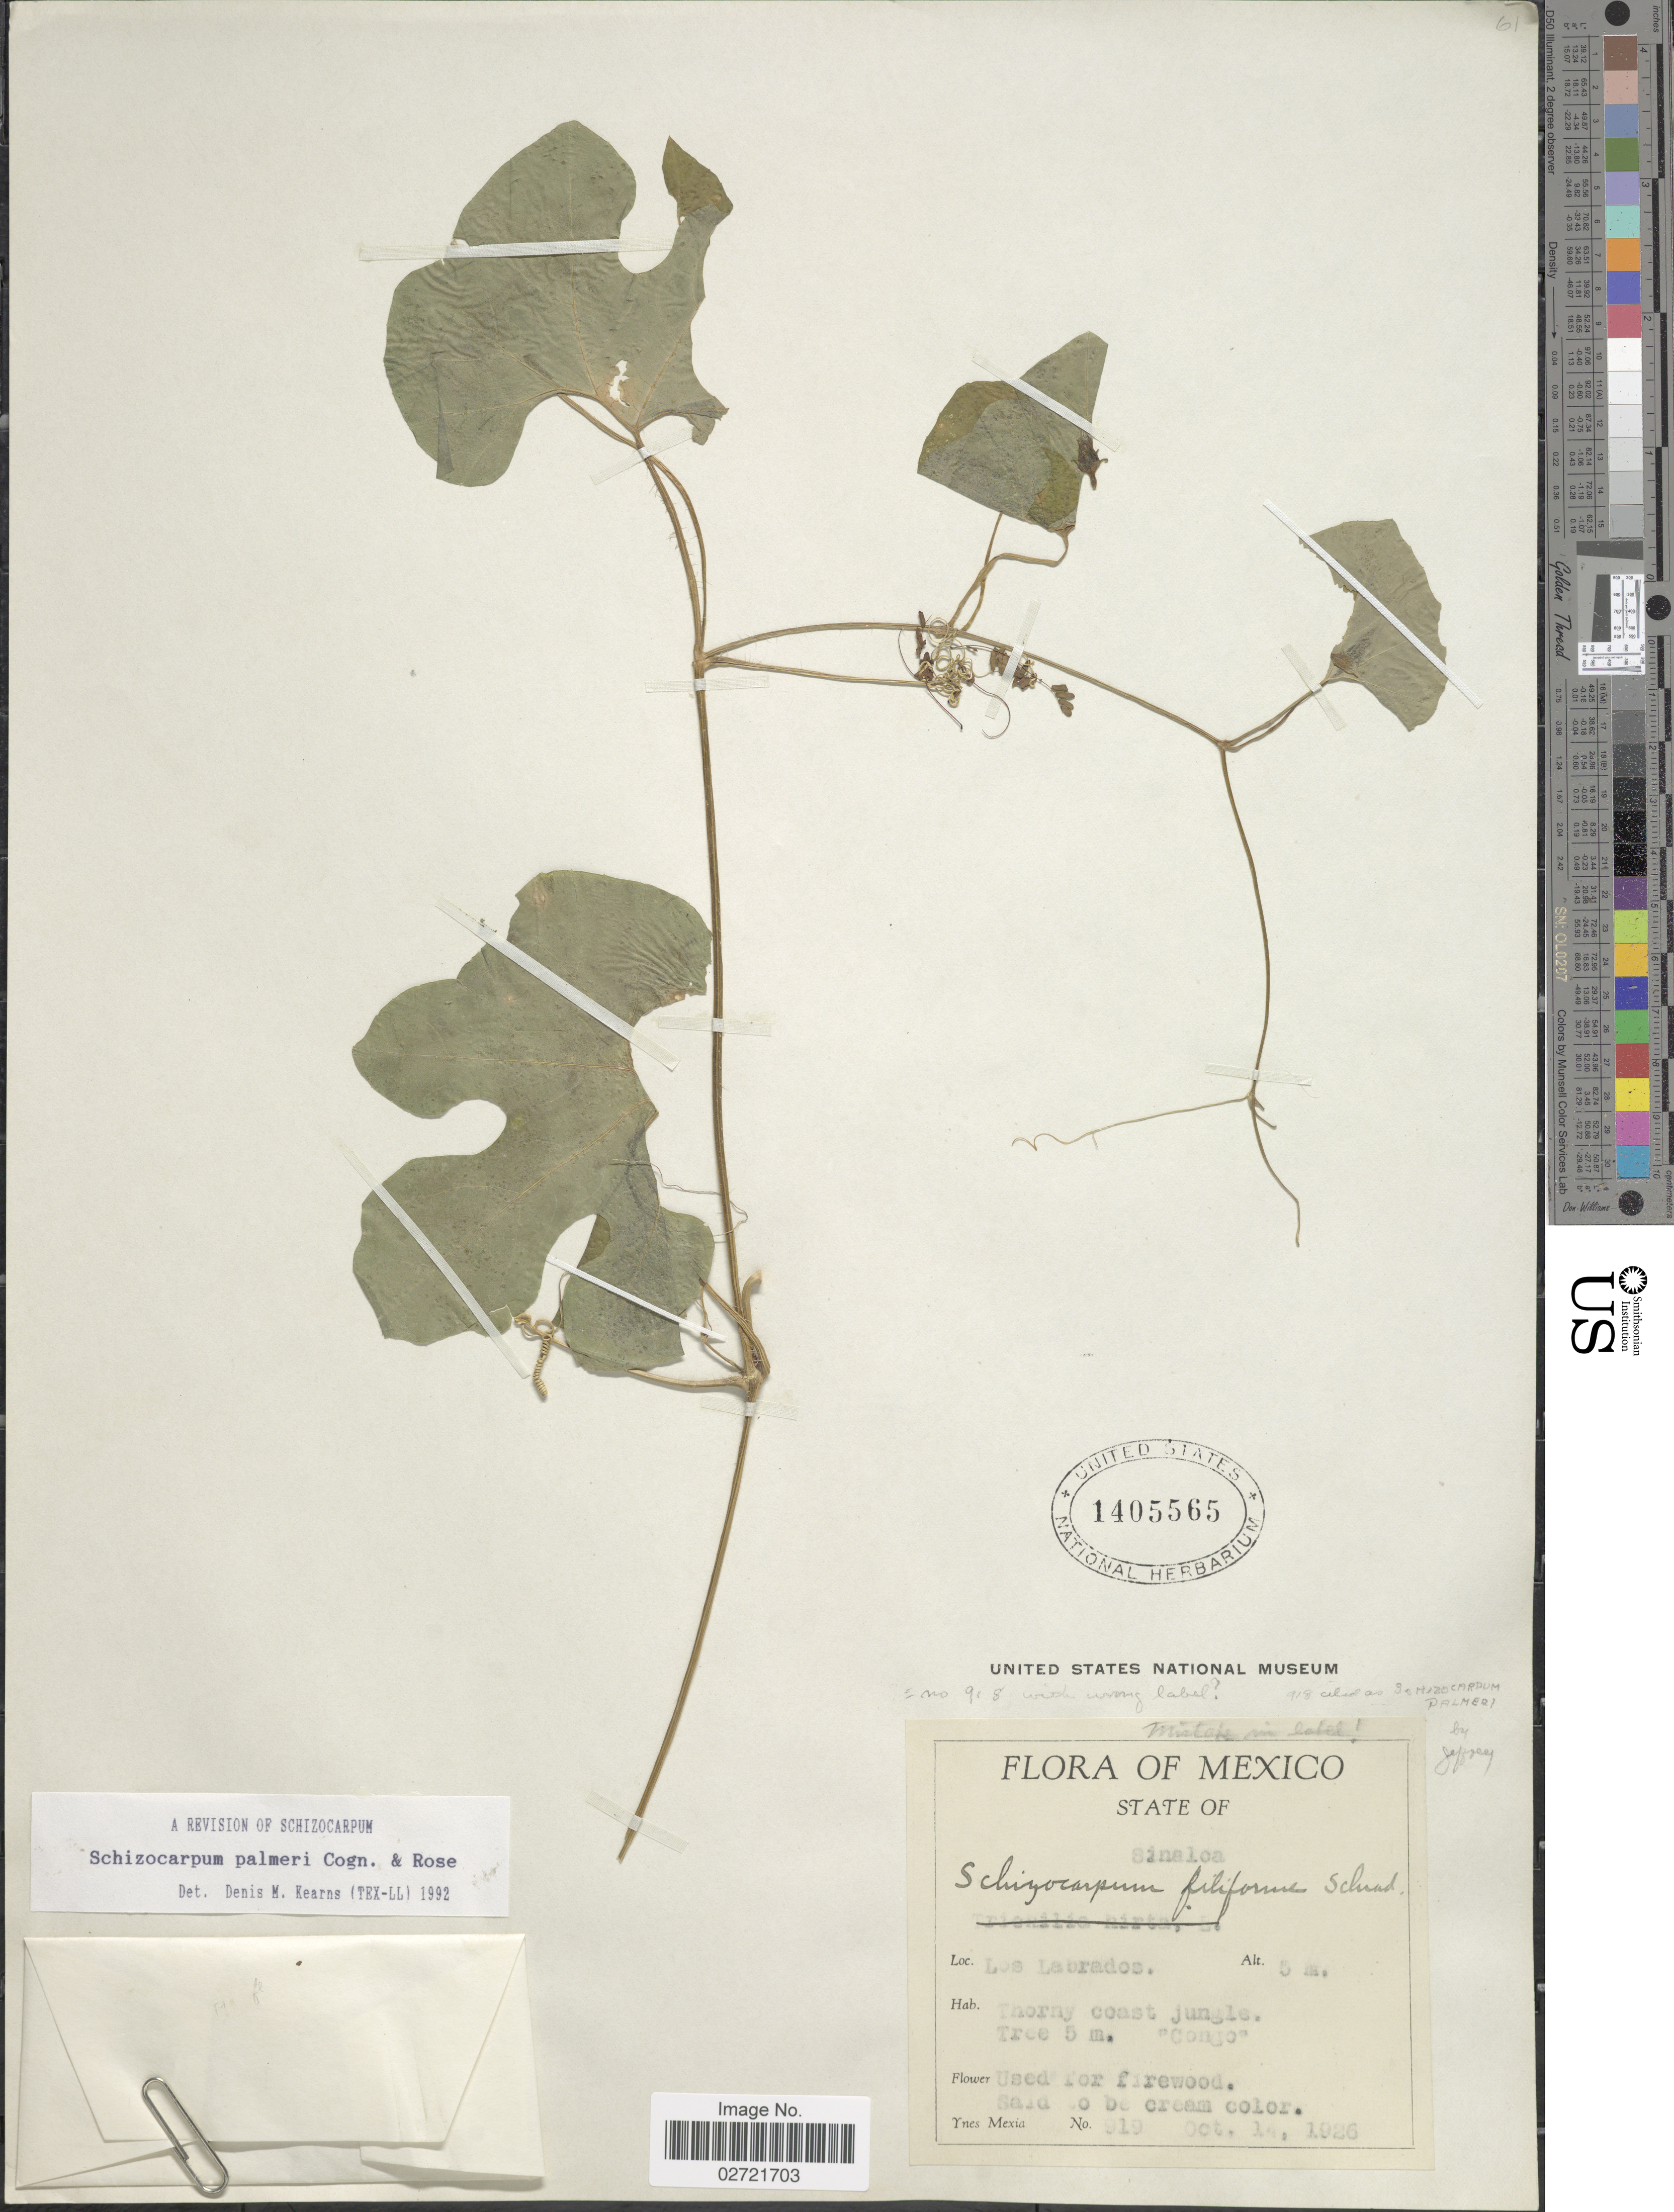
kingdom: Plantae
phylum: Tracheophyta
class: Magnoliopsida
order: Cucurbitales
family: Cucurbitaceae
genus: Schizocarpum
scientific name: Schizocarpum palmeri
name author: Cogn. & Rose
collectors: Y. Mexia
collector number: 919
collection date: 1926-10-14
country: Mexico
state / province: Sinaloa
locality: Los Labrados, Thorny coast jungle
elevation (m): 5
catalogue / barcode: US 1405565